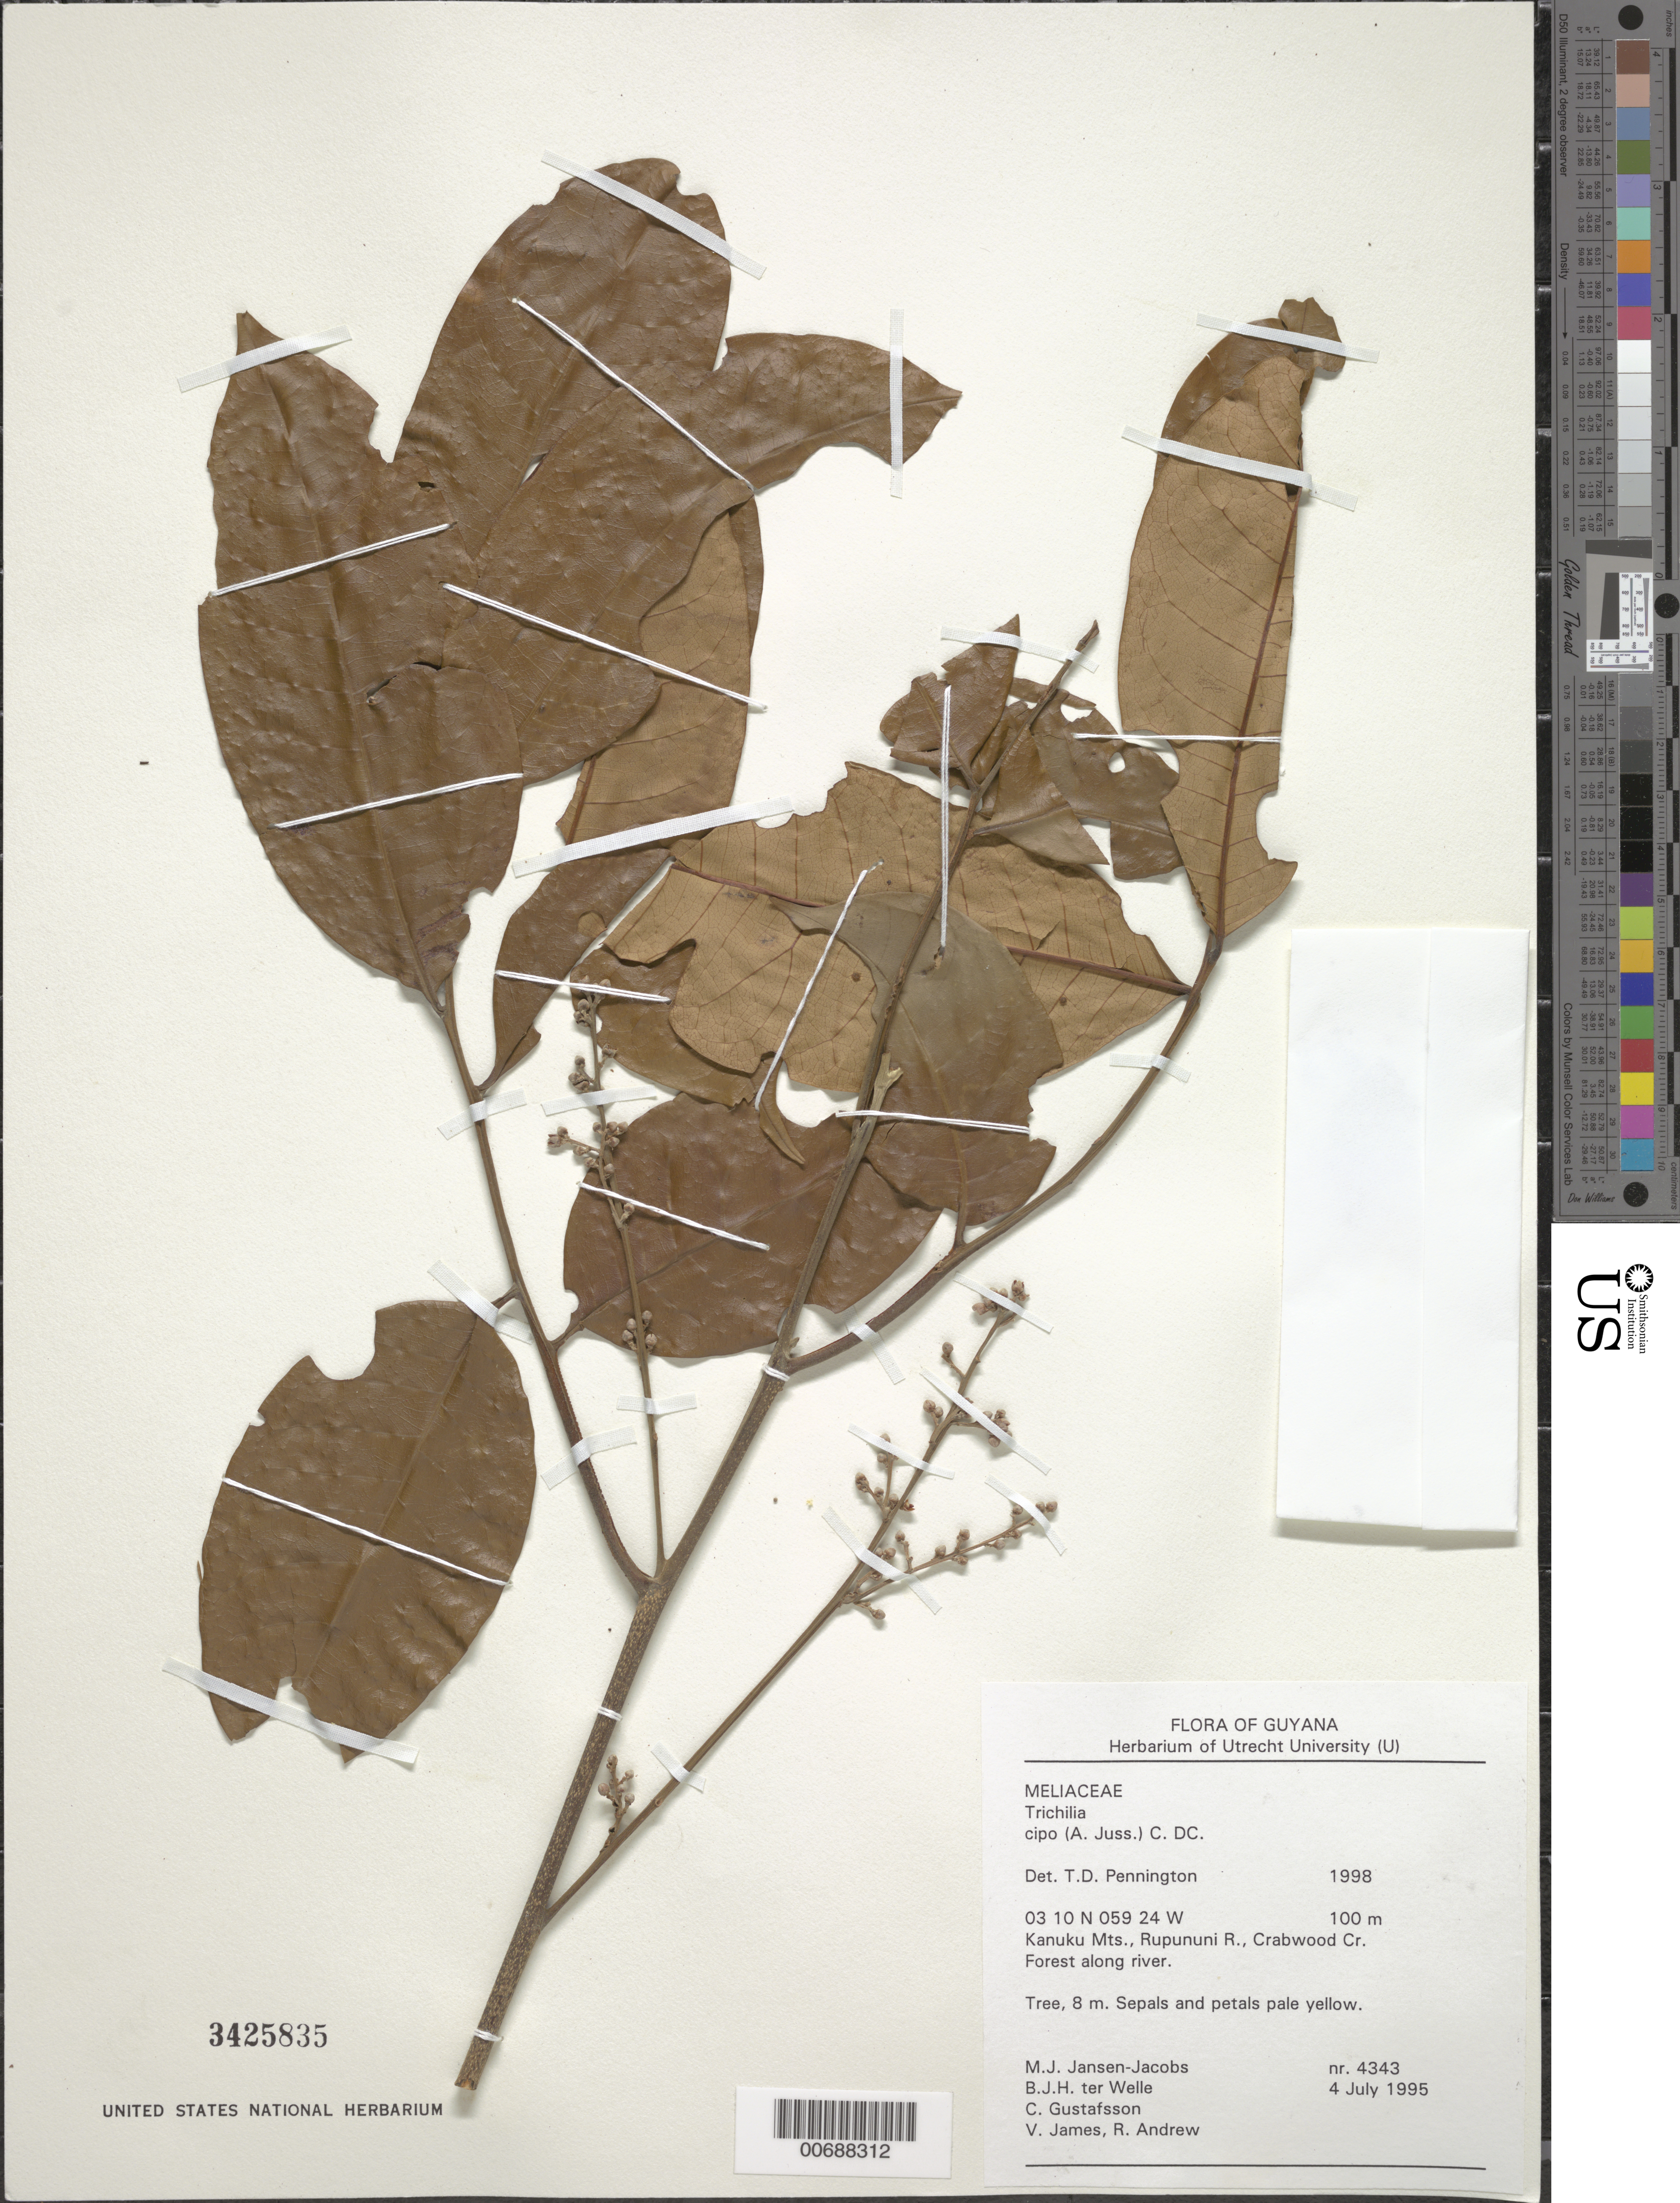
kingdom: Plantae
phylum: Tracheophyta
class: Magnoliopsida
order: Sapindales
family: Meliaceae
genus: Trichilia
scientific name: Trichilia cipo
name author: (A. Juss.) C. DC.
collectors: M. J. Jansen-Jacobs, B. Welle, C. Gustafsson, V. James & R. Andrew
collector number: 4343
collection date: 1995-07-04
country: Guyana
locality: Kanuku Mts., Rupununi R., Crabwood Cr.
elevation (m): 100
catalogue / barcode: US 3425835